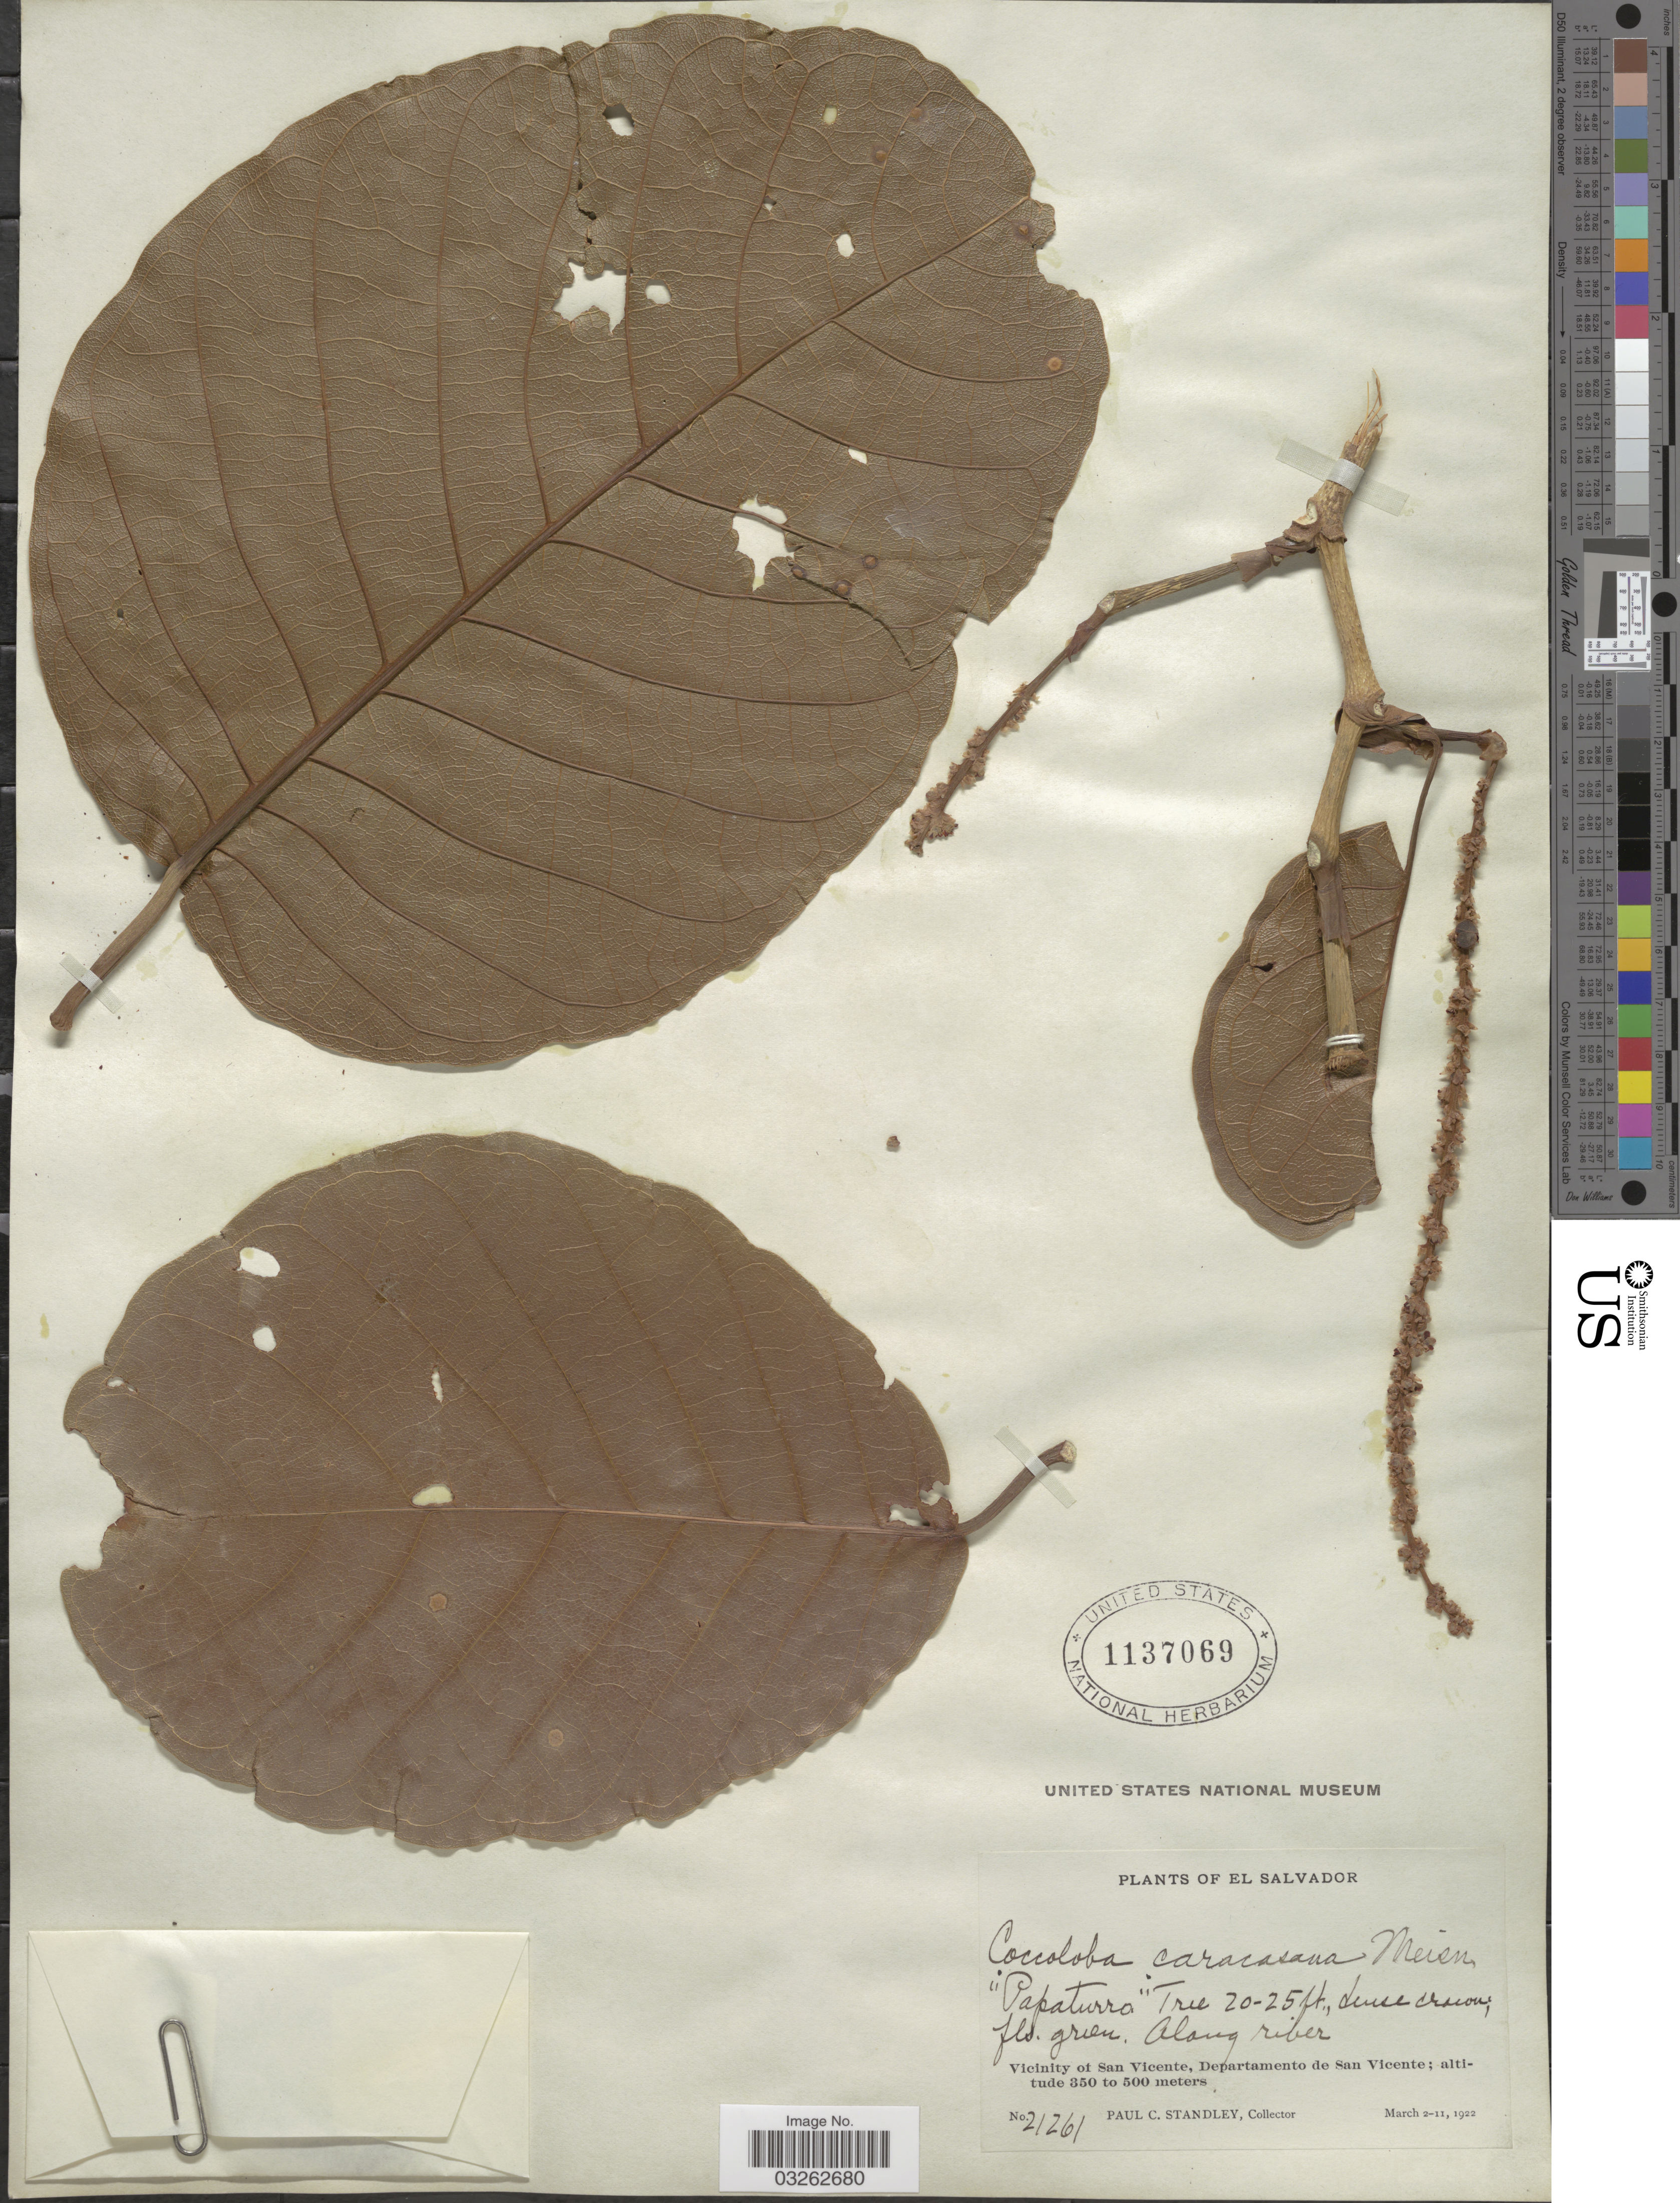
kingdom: Plantae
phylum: Tracheophyta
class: Magnoliopsida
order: Caryophyllales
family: Polygonaceae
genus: Coccoloba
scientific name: Coccoloba caracasana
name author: Meisn.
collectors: P. C. Standley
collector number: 21261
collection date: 1922-03-02/1922-03-11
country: El Salvador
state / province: San Vincente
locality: Along river. Vicinity of San Vicente, Departamento de San Vicente.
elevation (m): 350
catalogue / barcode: US 1137069